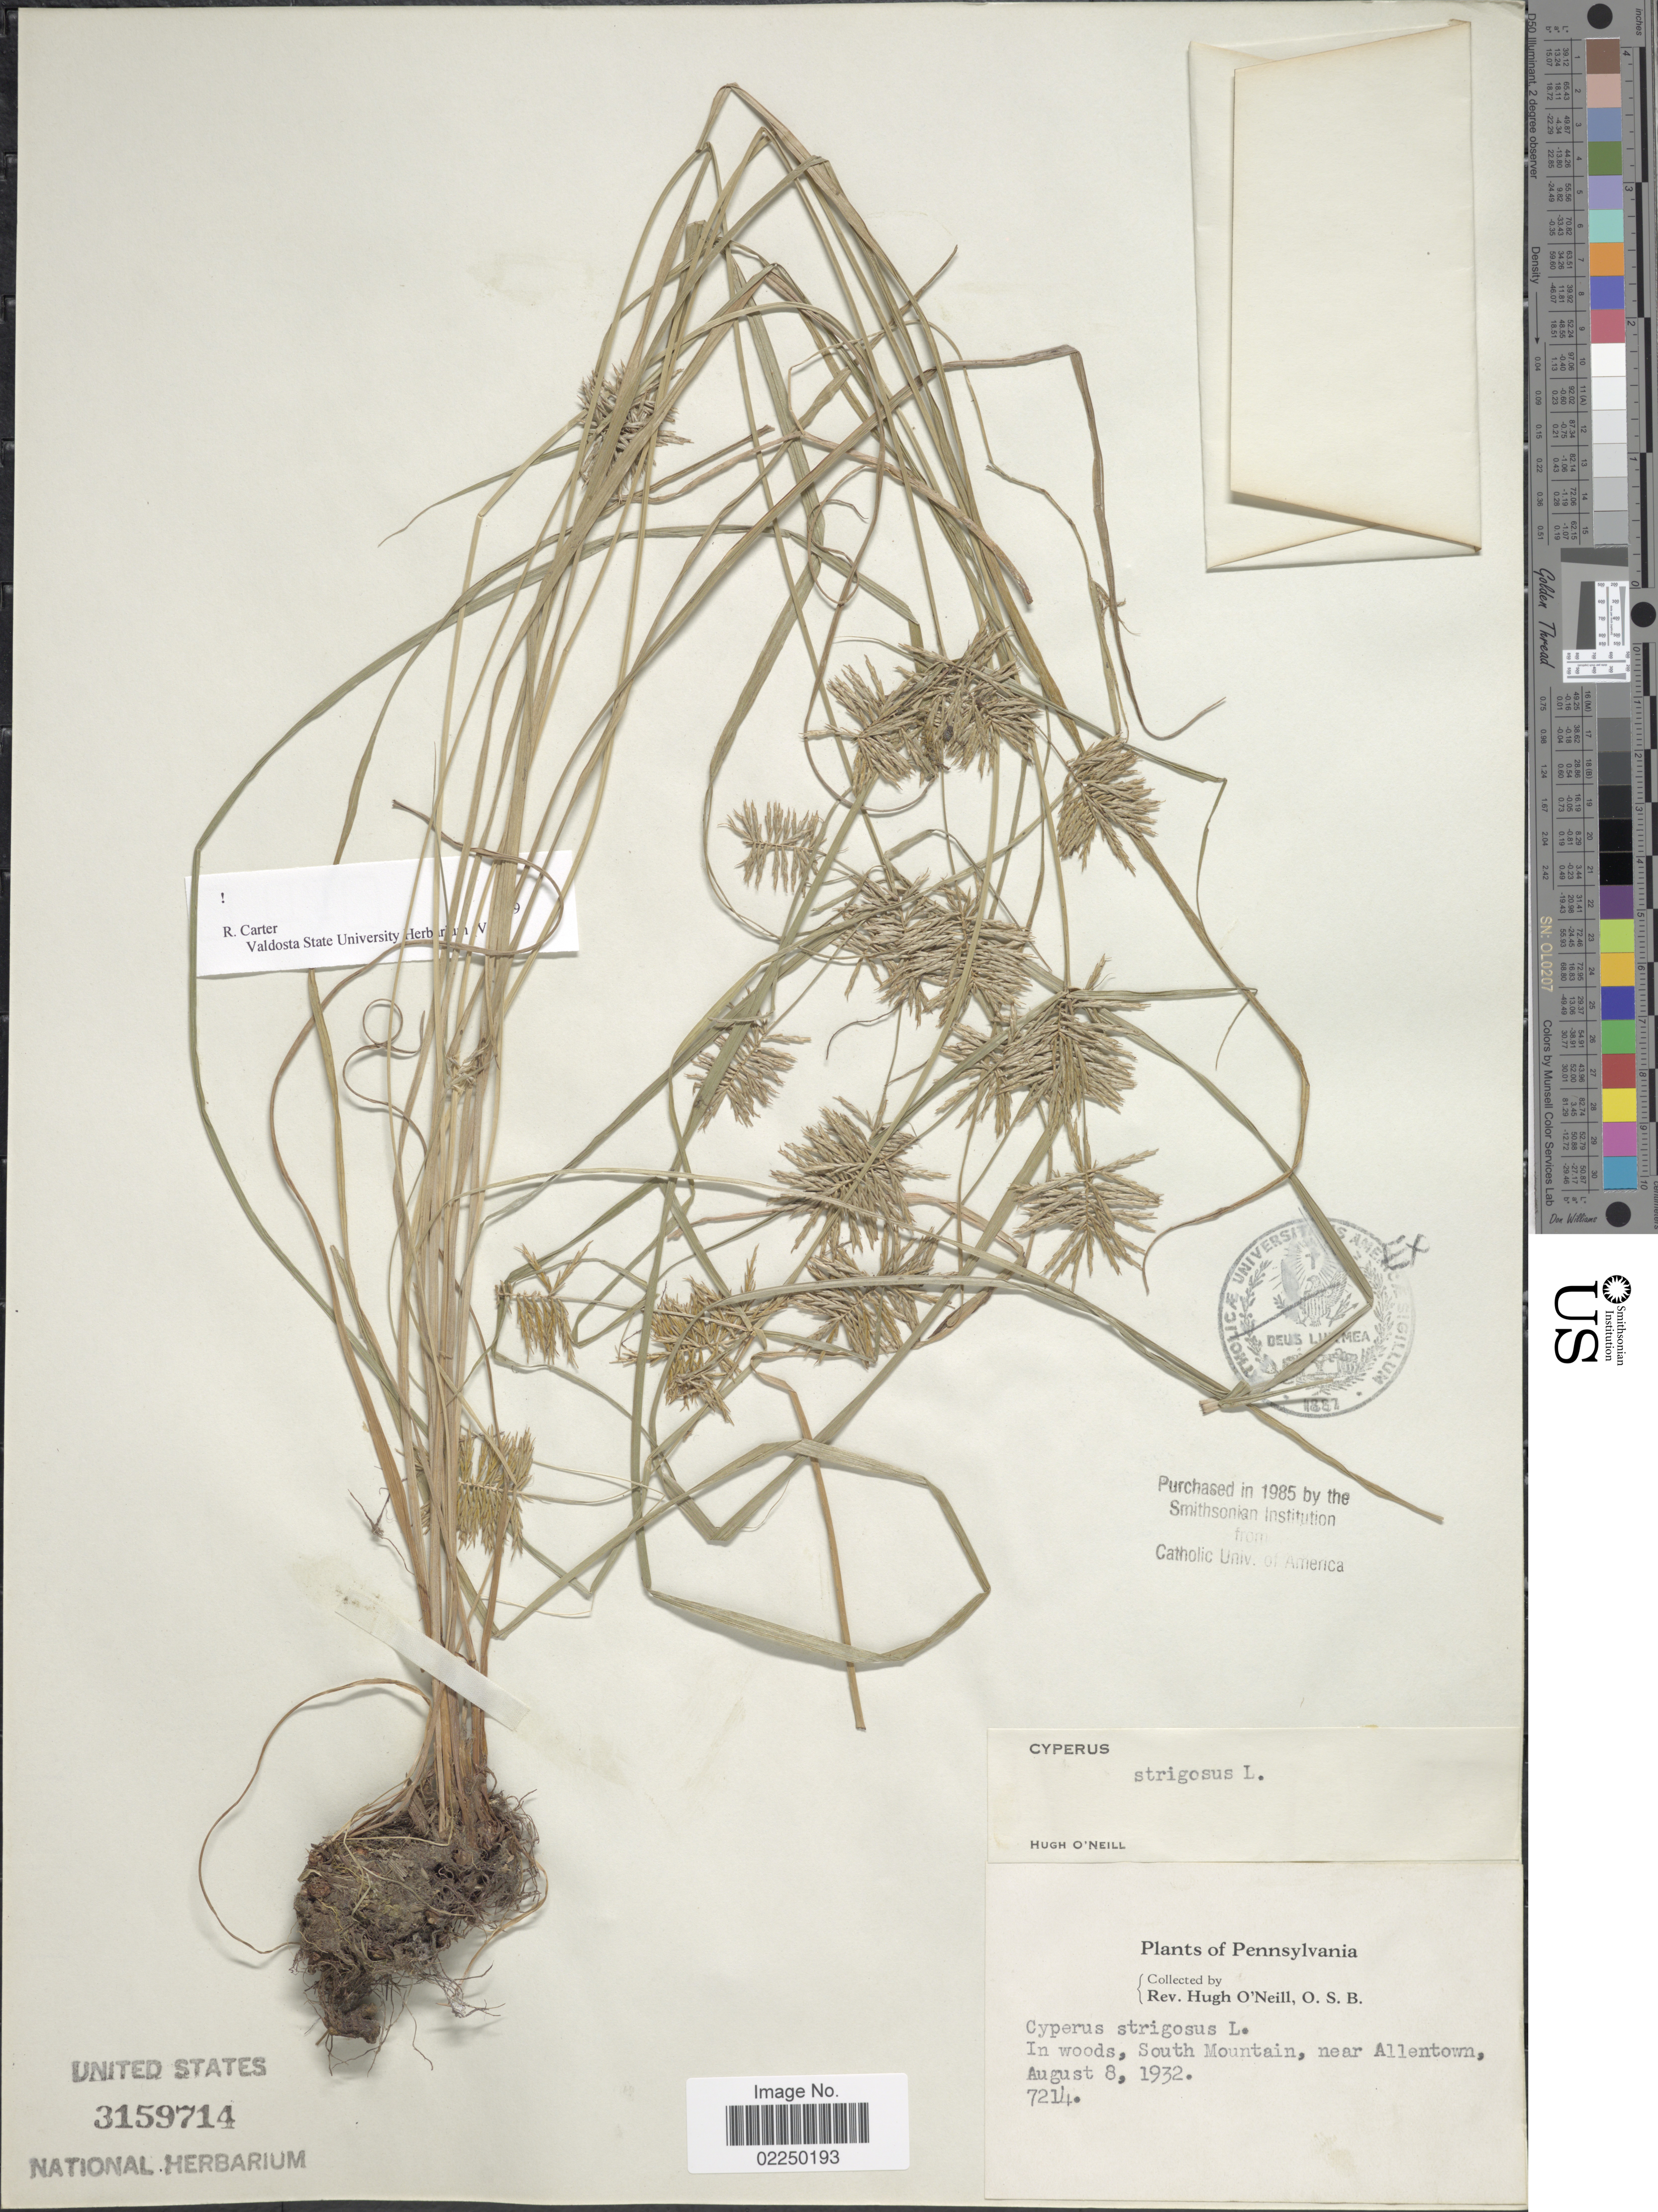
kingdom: Plantae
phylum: Tracheophyta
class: Liliopsida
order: Poales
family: Cyperaceae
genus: Cyperus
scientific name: Cyperus strigosus L.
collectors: H. O'Neill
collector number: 7214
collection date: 1932-08-08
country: United States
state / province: Pennsylvania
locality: In woods, South Mountain, near Allentown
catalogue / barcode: US 3159714